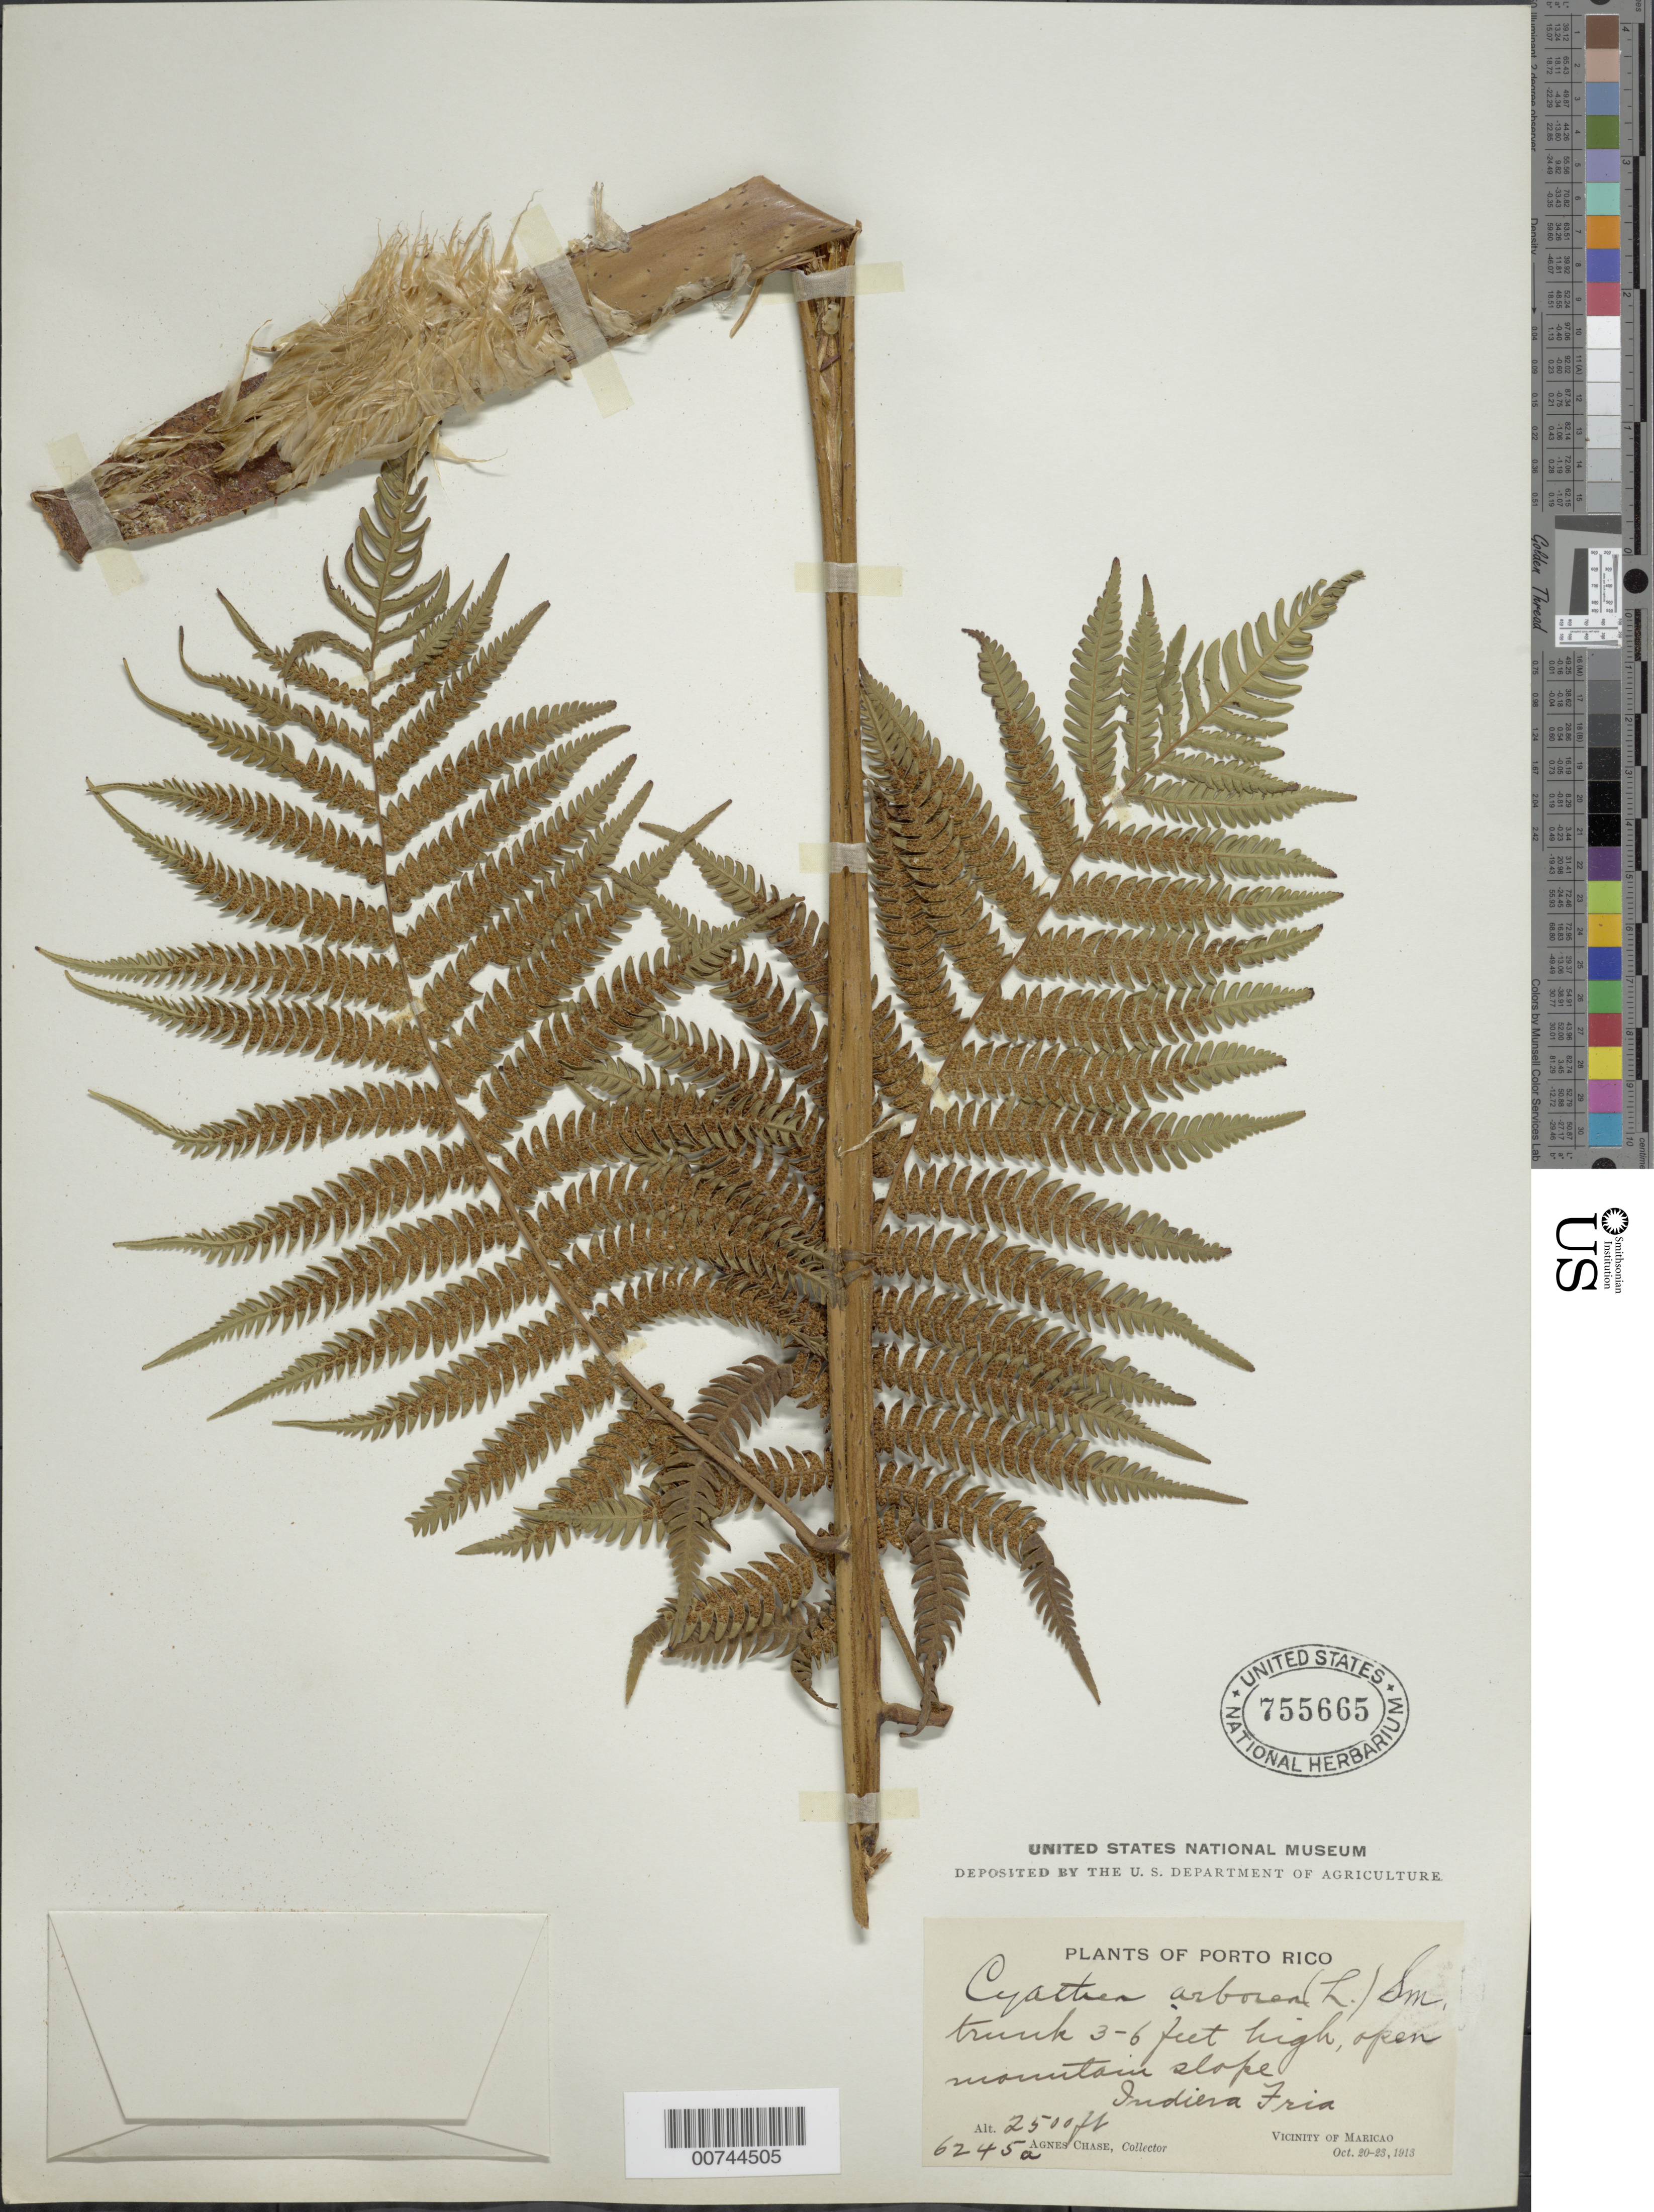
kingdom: Plantae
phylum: Tracheophyta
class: Polypodiopsida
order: Cyatheales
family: Cyatheaceae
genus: Cyathea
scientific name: Cyathea arborea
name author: (L.) Sm.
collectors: A. Chase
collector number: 6245a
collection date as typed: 20 Oct 1913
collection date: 1913-10-20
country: Puerto Rico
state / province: Maricao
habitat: Mountain slope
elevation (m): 762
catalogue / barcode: US 755665